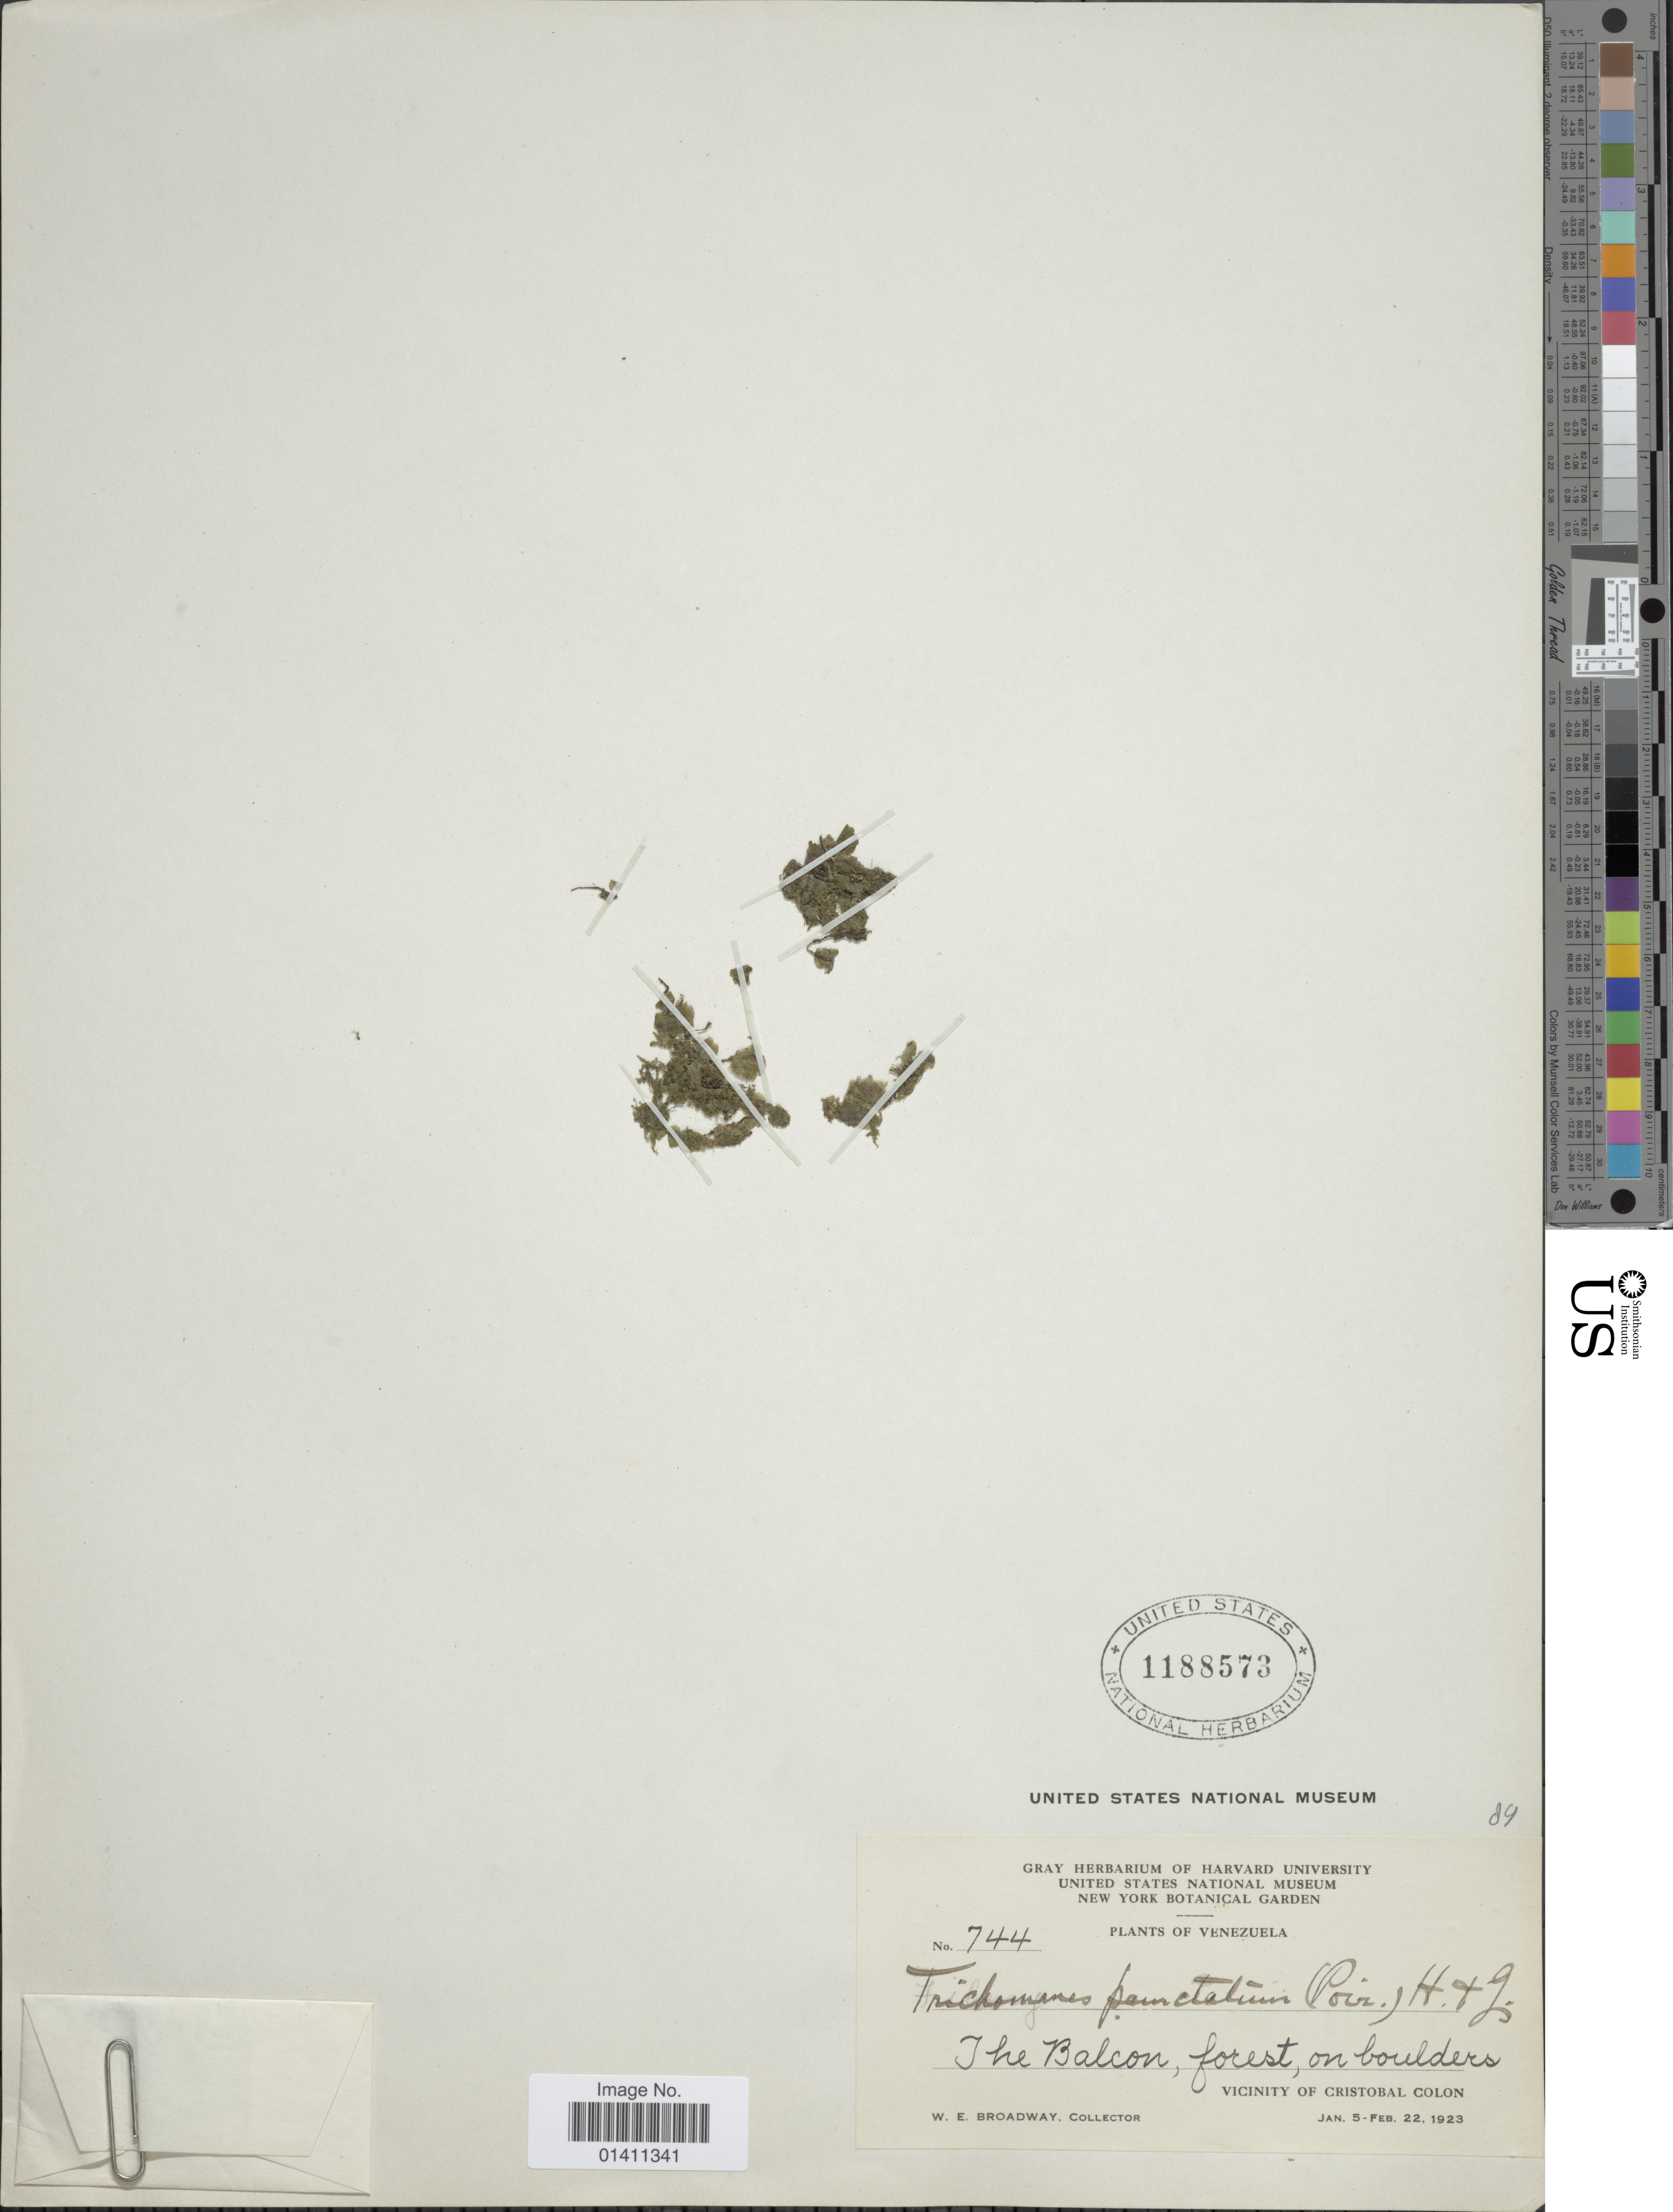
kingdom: Plantae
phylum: Tracheophyta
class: Polypodiopsida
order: Hymenophyllales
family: Hymenophyllaceae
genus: Didymoglossum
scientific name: Didymoglossum punctatum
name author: (Poir.) Desv.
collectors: W. E. Broadway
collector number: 744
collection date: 1923-01-05/1923-02-22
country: Venezuela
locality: The Balcon, forest, on boulders. Vicinity of Cristobal Colon.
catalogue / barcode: US 1188573